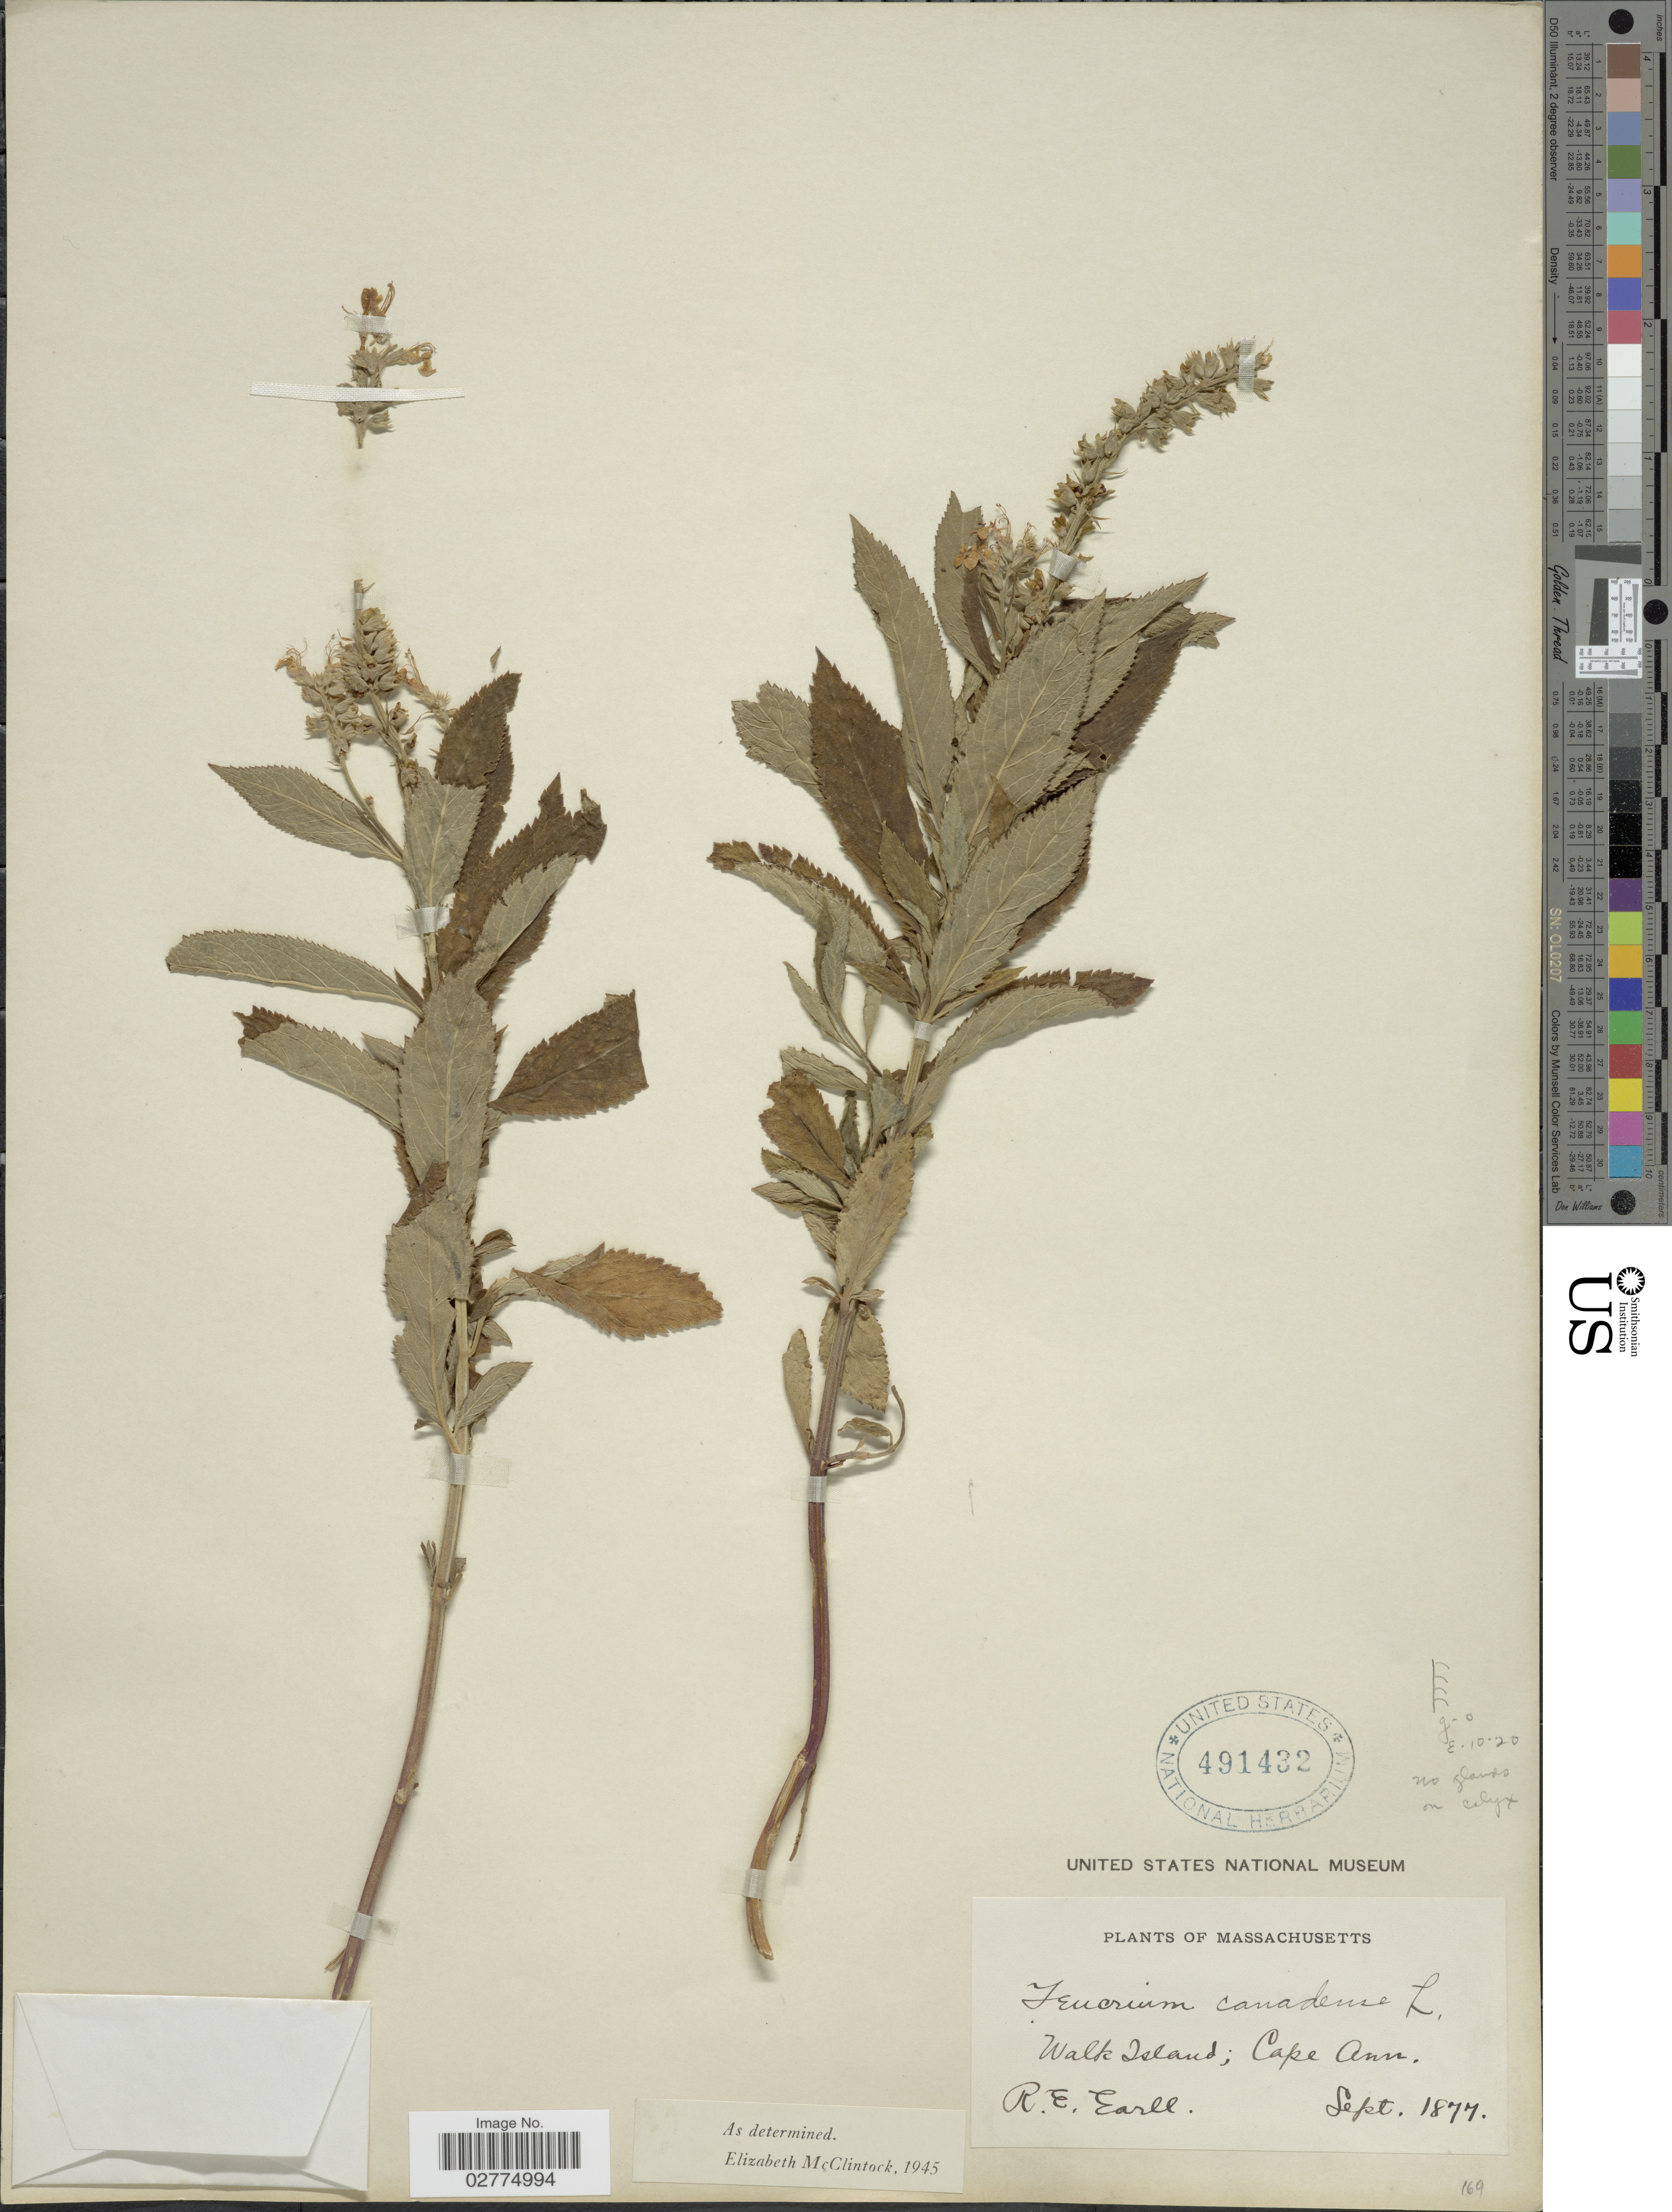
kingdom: Plantae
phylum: Tracheophyta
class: Magnoliopsida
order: Lamiales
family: Lamiaceae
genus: Teucrium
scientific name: Teucrium canadense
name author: L.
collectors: R. Earll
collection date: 1877-09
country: United States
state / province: Massachusetts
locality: Walk Island; Cape Ann.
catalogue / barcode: US 491432